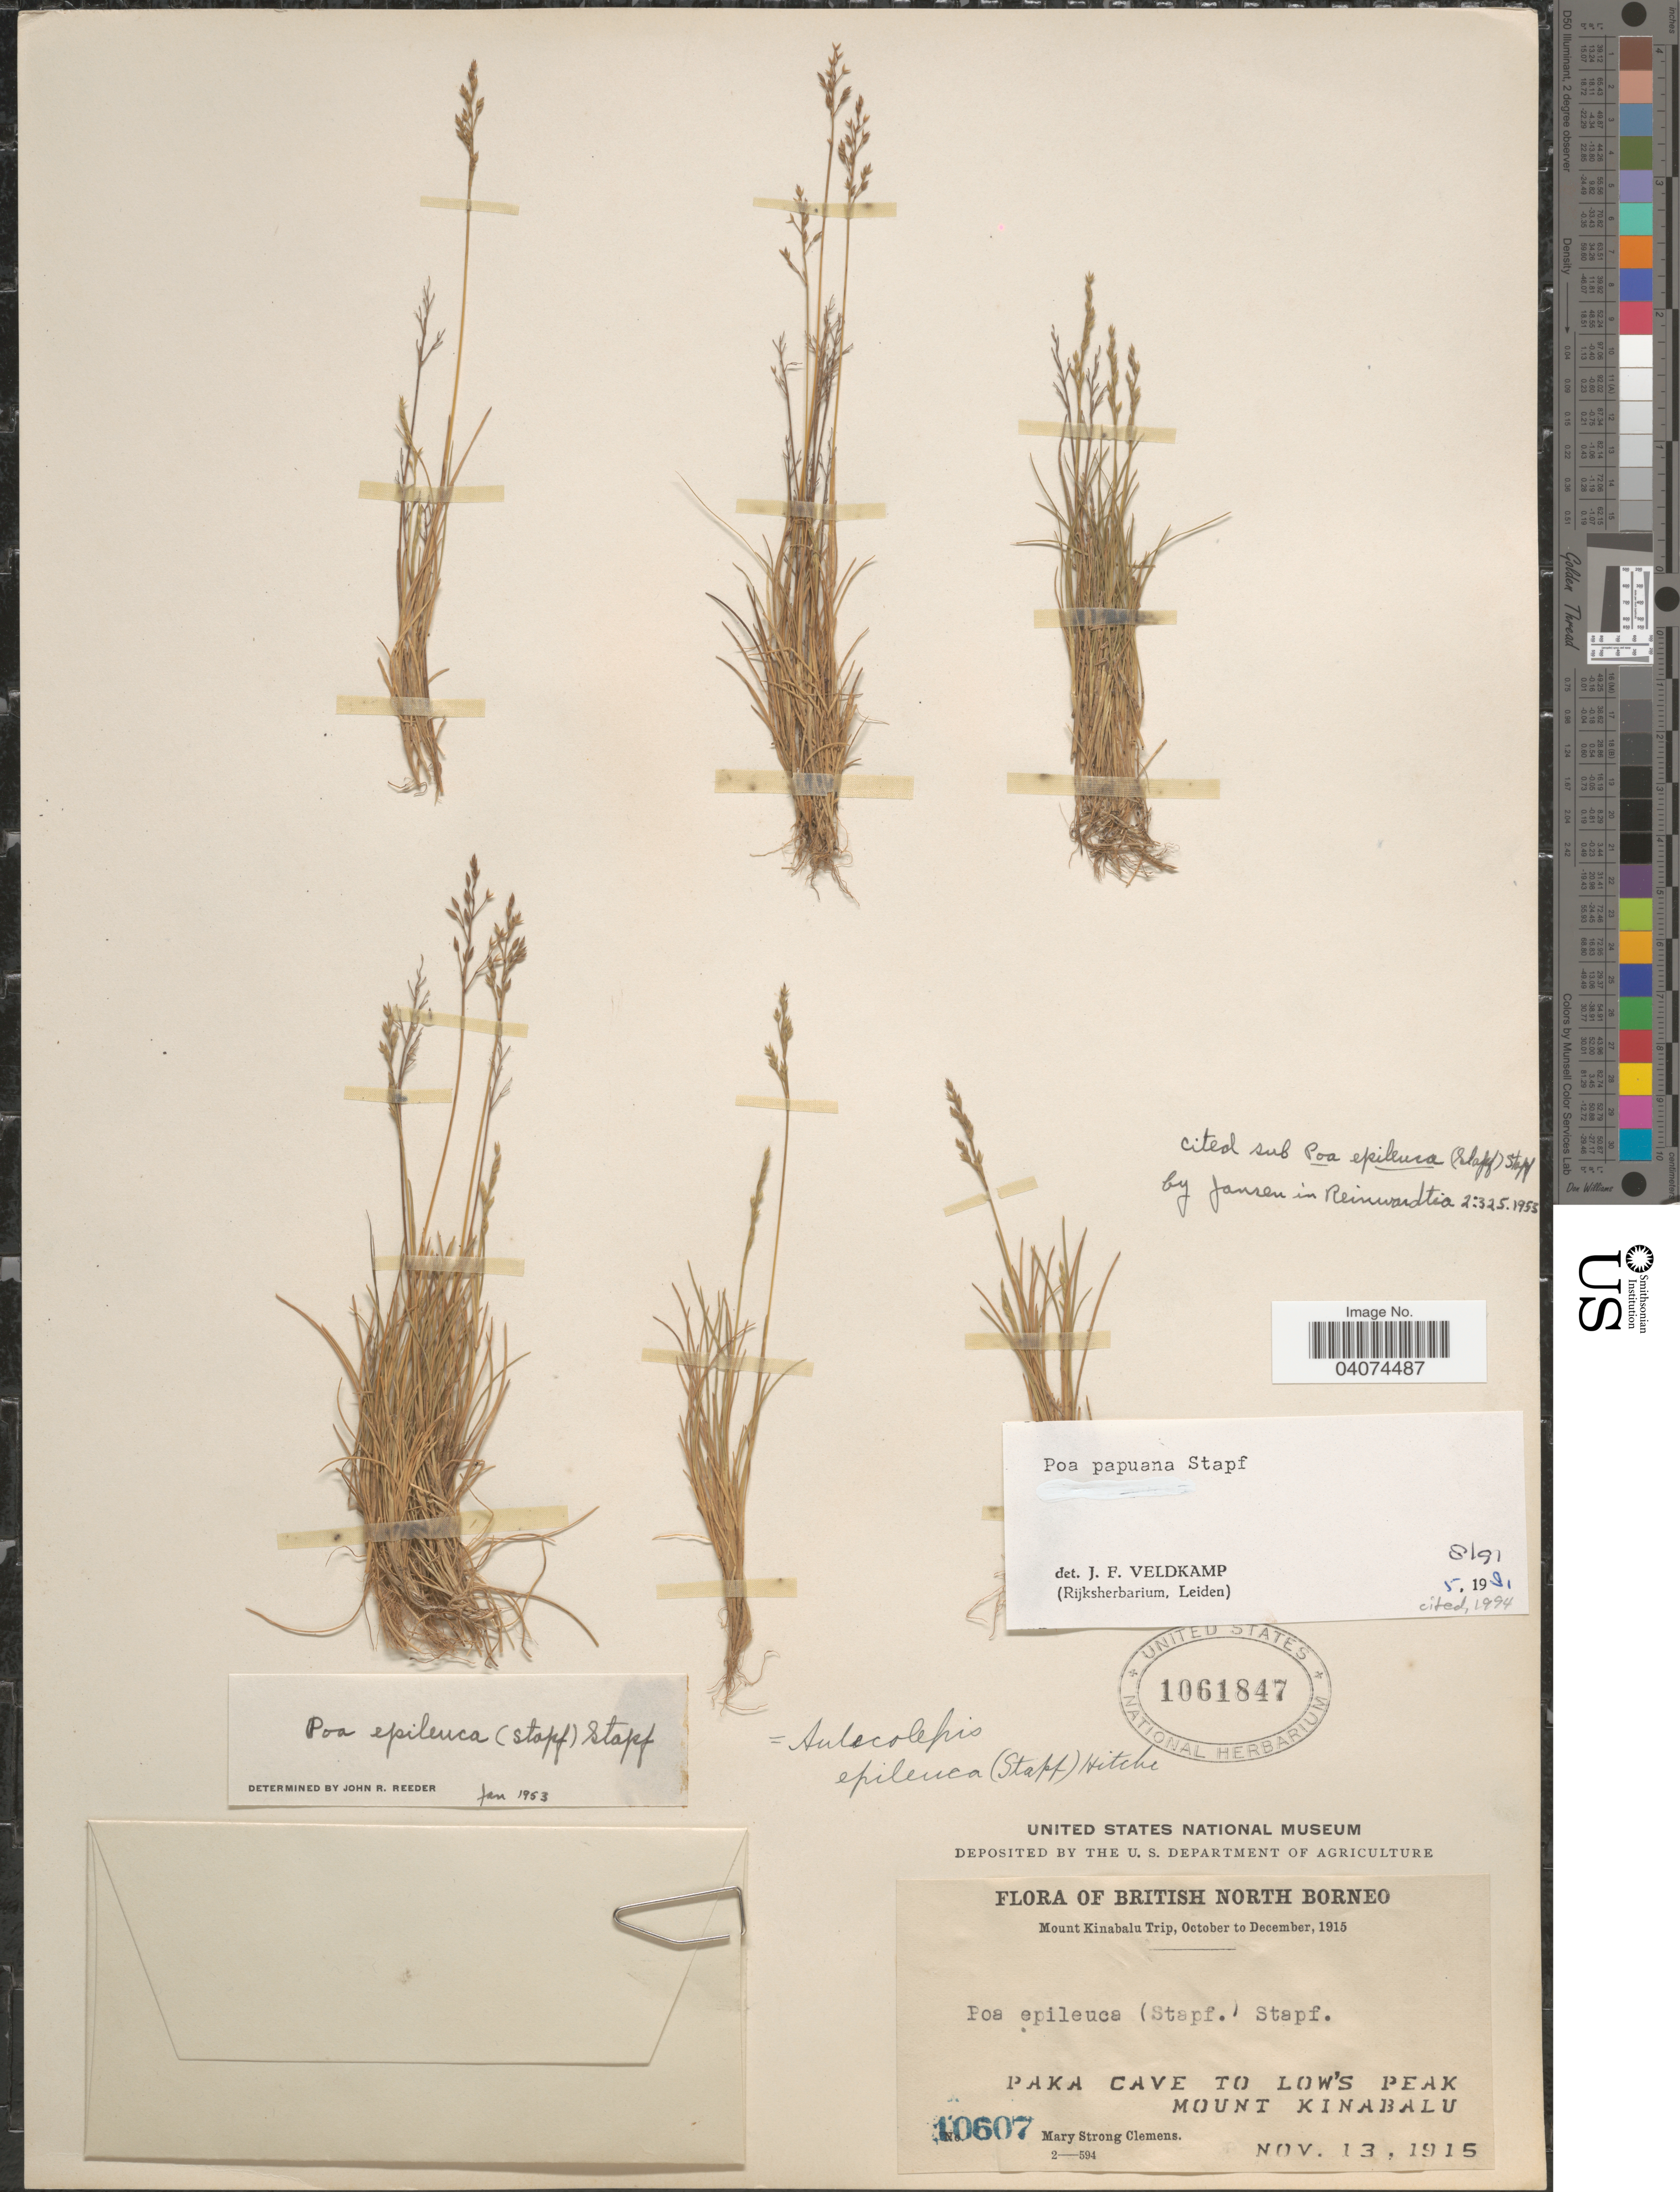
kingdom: Plantae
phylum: Tracheophyta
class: Liliopsida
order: Poales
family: Poaceae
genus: Poa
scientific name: Poa papuana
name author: Stapf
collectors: M. S. Clemens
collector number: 10607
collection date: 1915-11-13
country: Malaysia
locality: British North Borneo. Mount Kinabalu Trip, October to December, 1915. [unsure placement] Paka Cave to Low's Peak. Mount Kinabalu.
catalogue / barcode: US 1061847